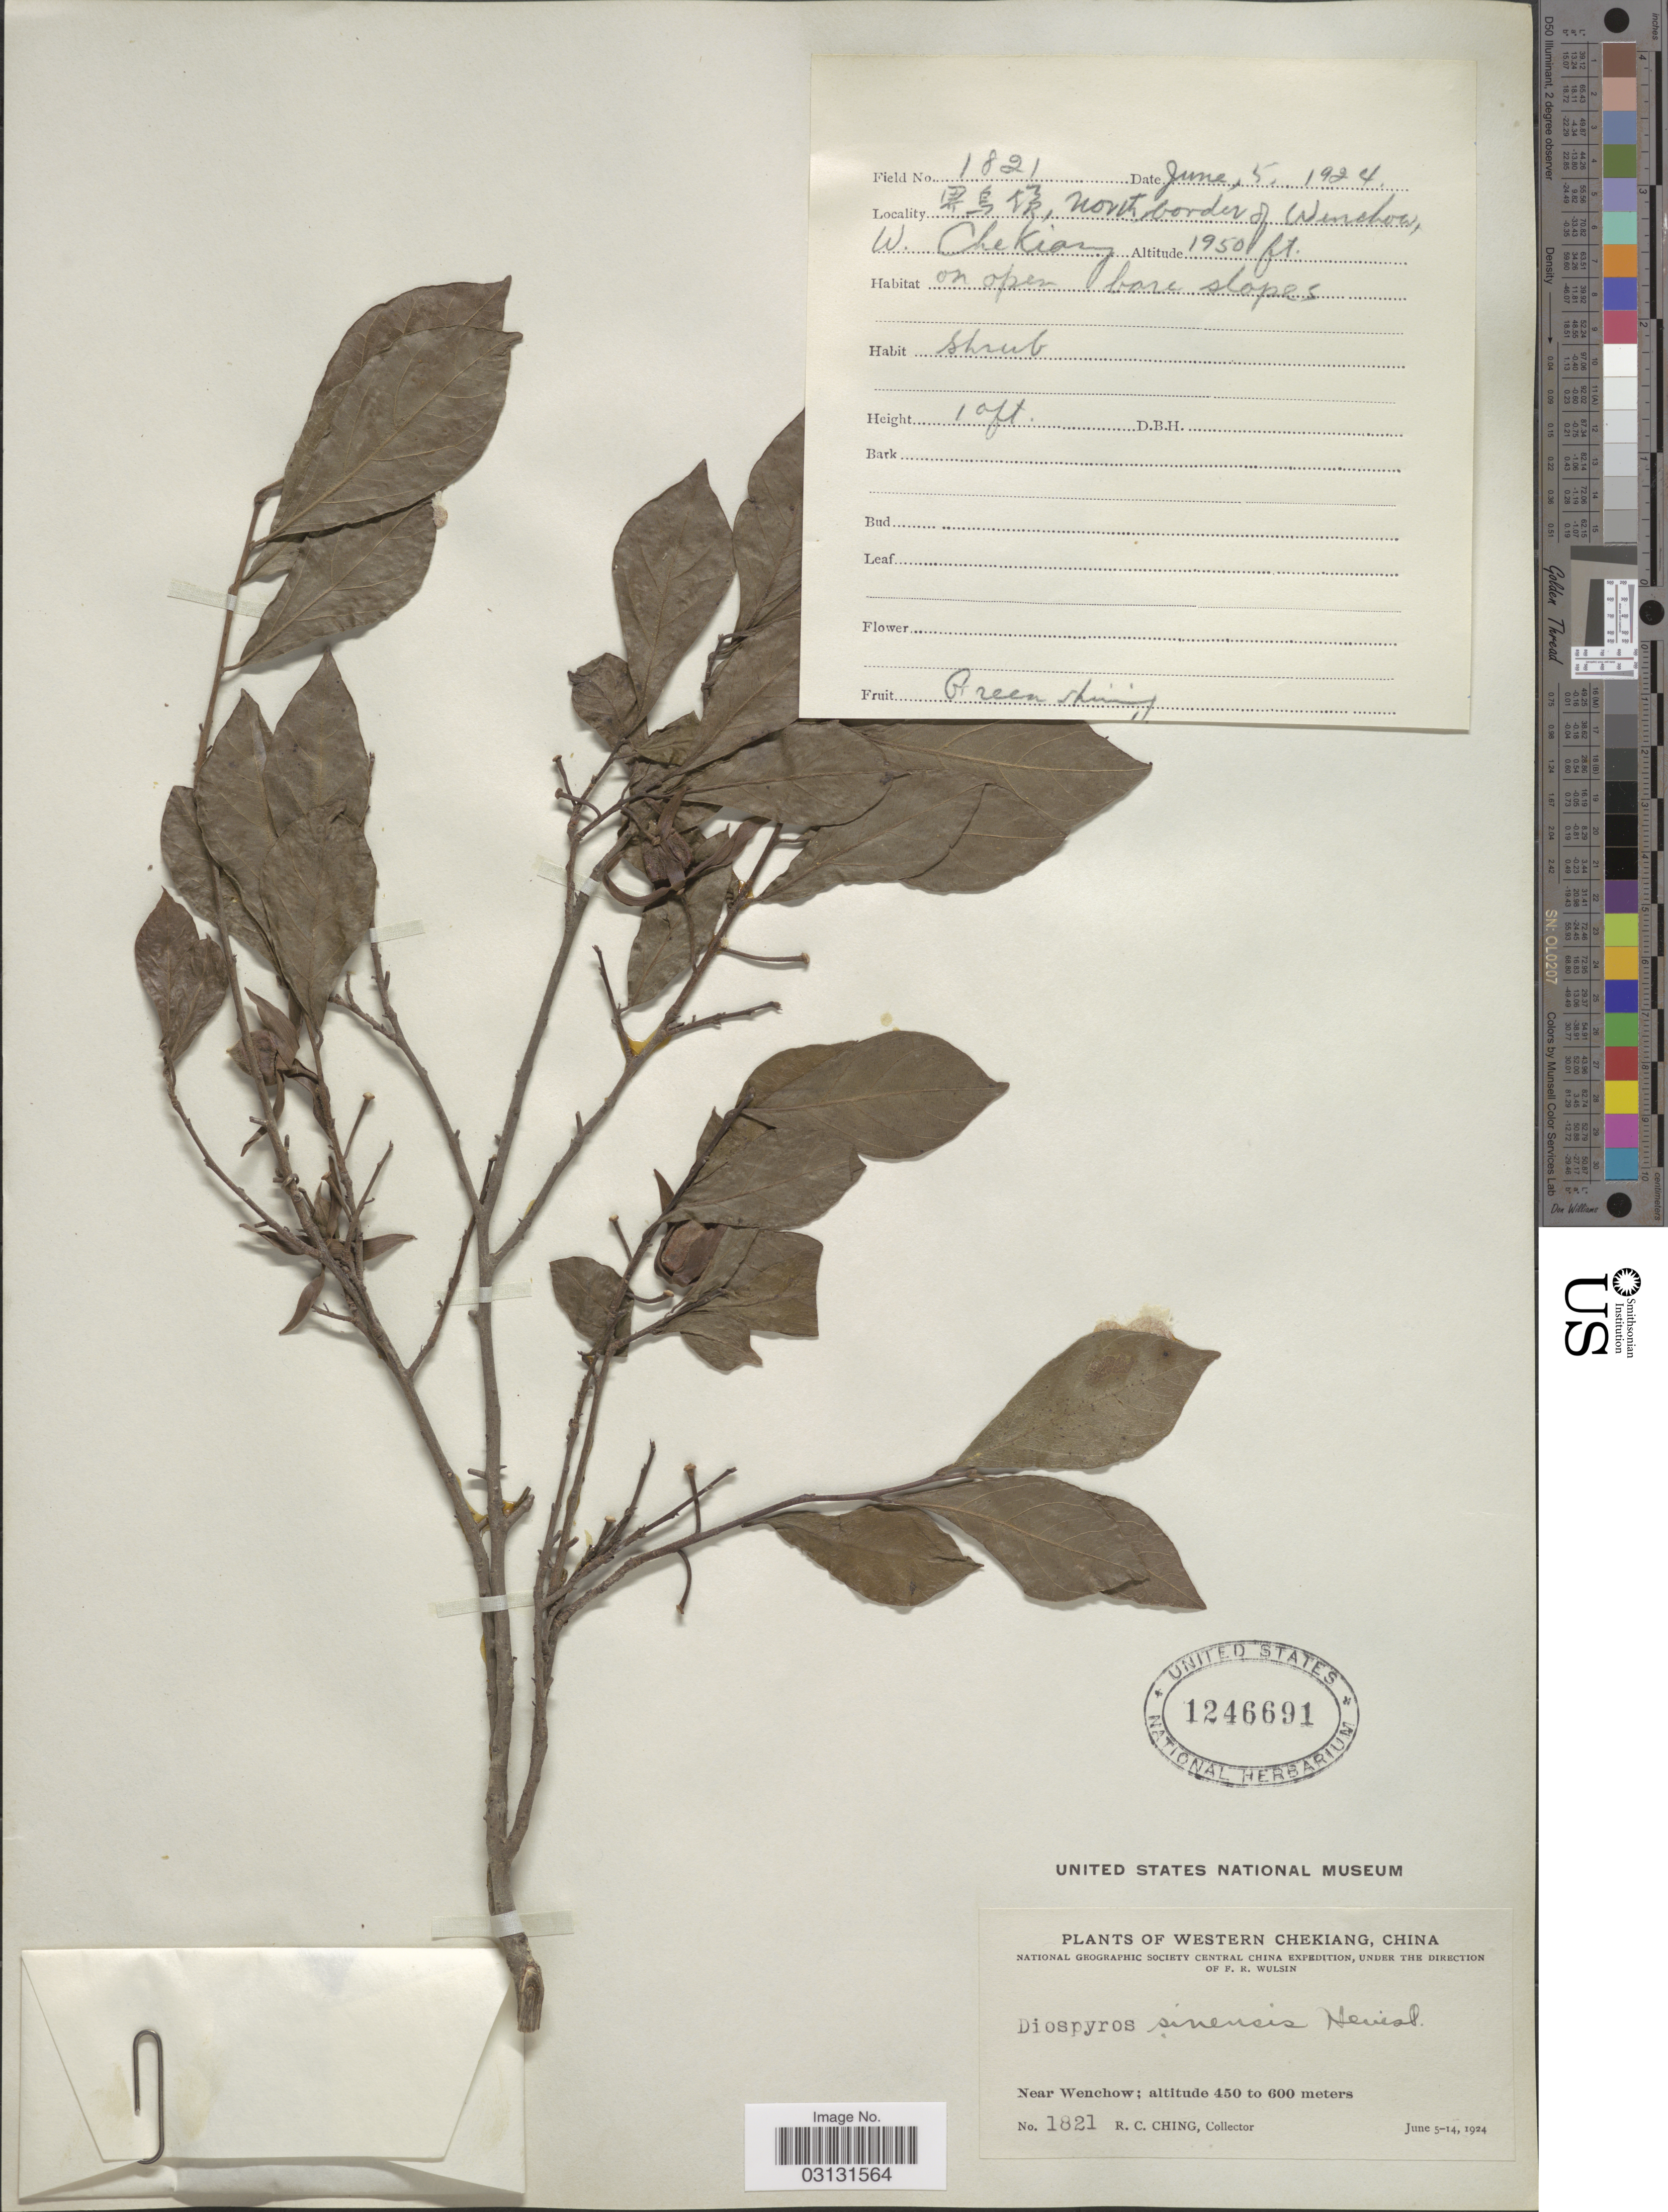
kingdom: Plantae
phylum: Tracheophyta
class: Magnoliopsida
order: Ericales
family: Ebenaceae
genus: Diospyros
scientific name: Diospyros cathayensis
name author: Steward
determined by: Strong, Mark T., (BOT), Smithsonian Institution - National Museum of Natural History (UNITED STATES)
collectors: R. C. Ching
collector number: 1821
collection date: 1924-06-05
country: China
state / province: Zhejiang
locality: Western Chekiang. Near Wenchow. North border of Wenchow.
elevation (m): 594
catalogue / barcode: US 1246691